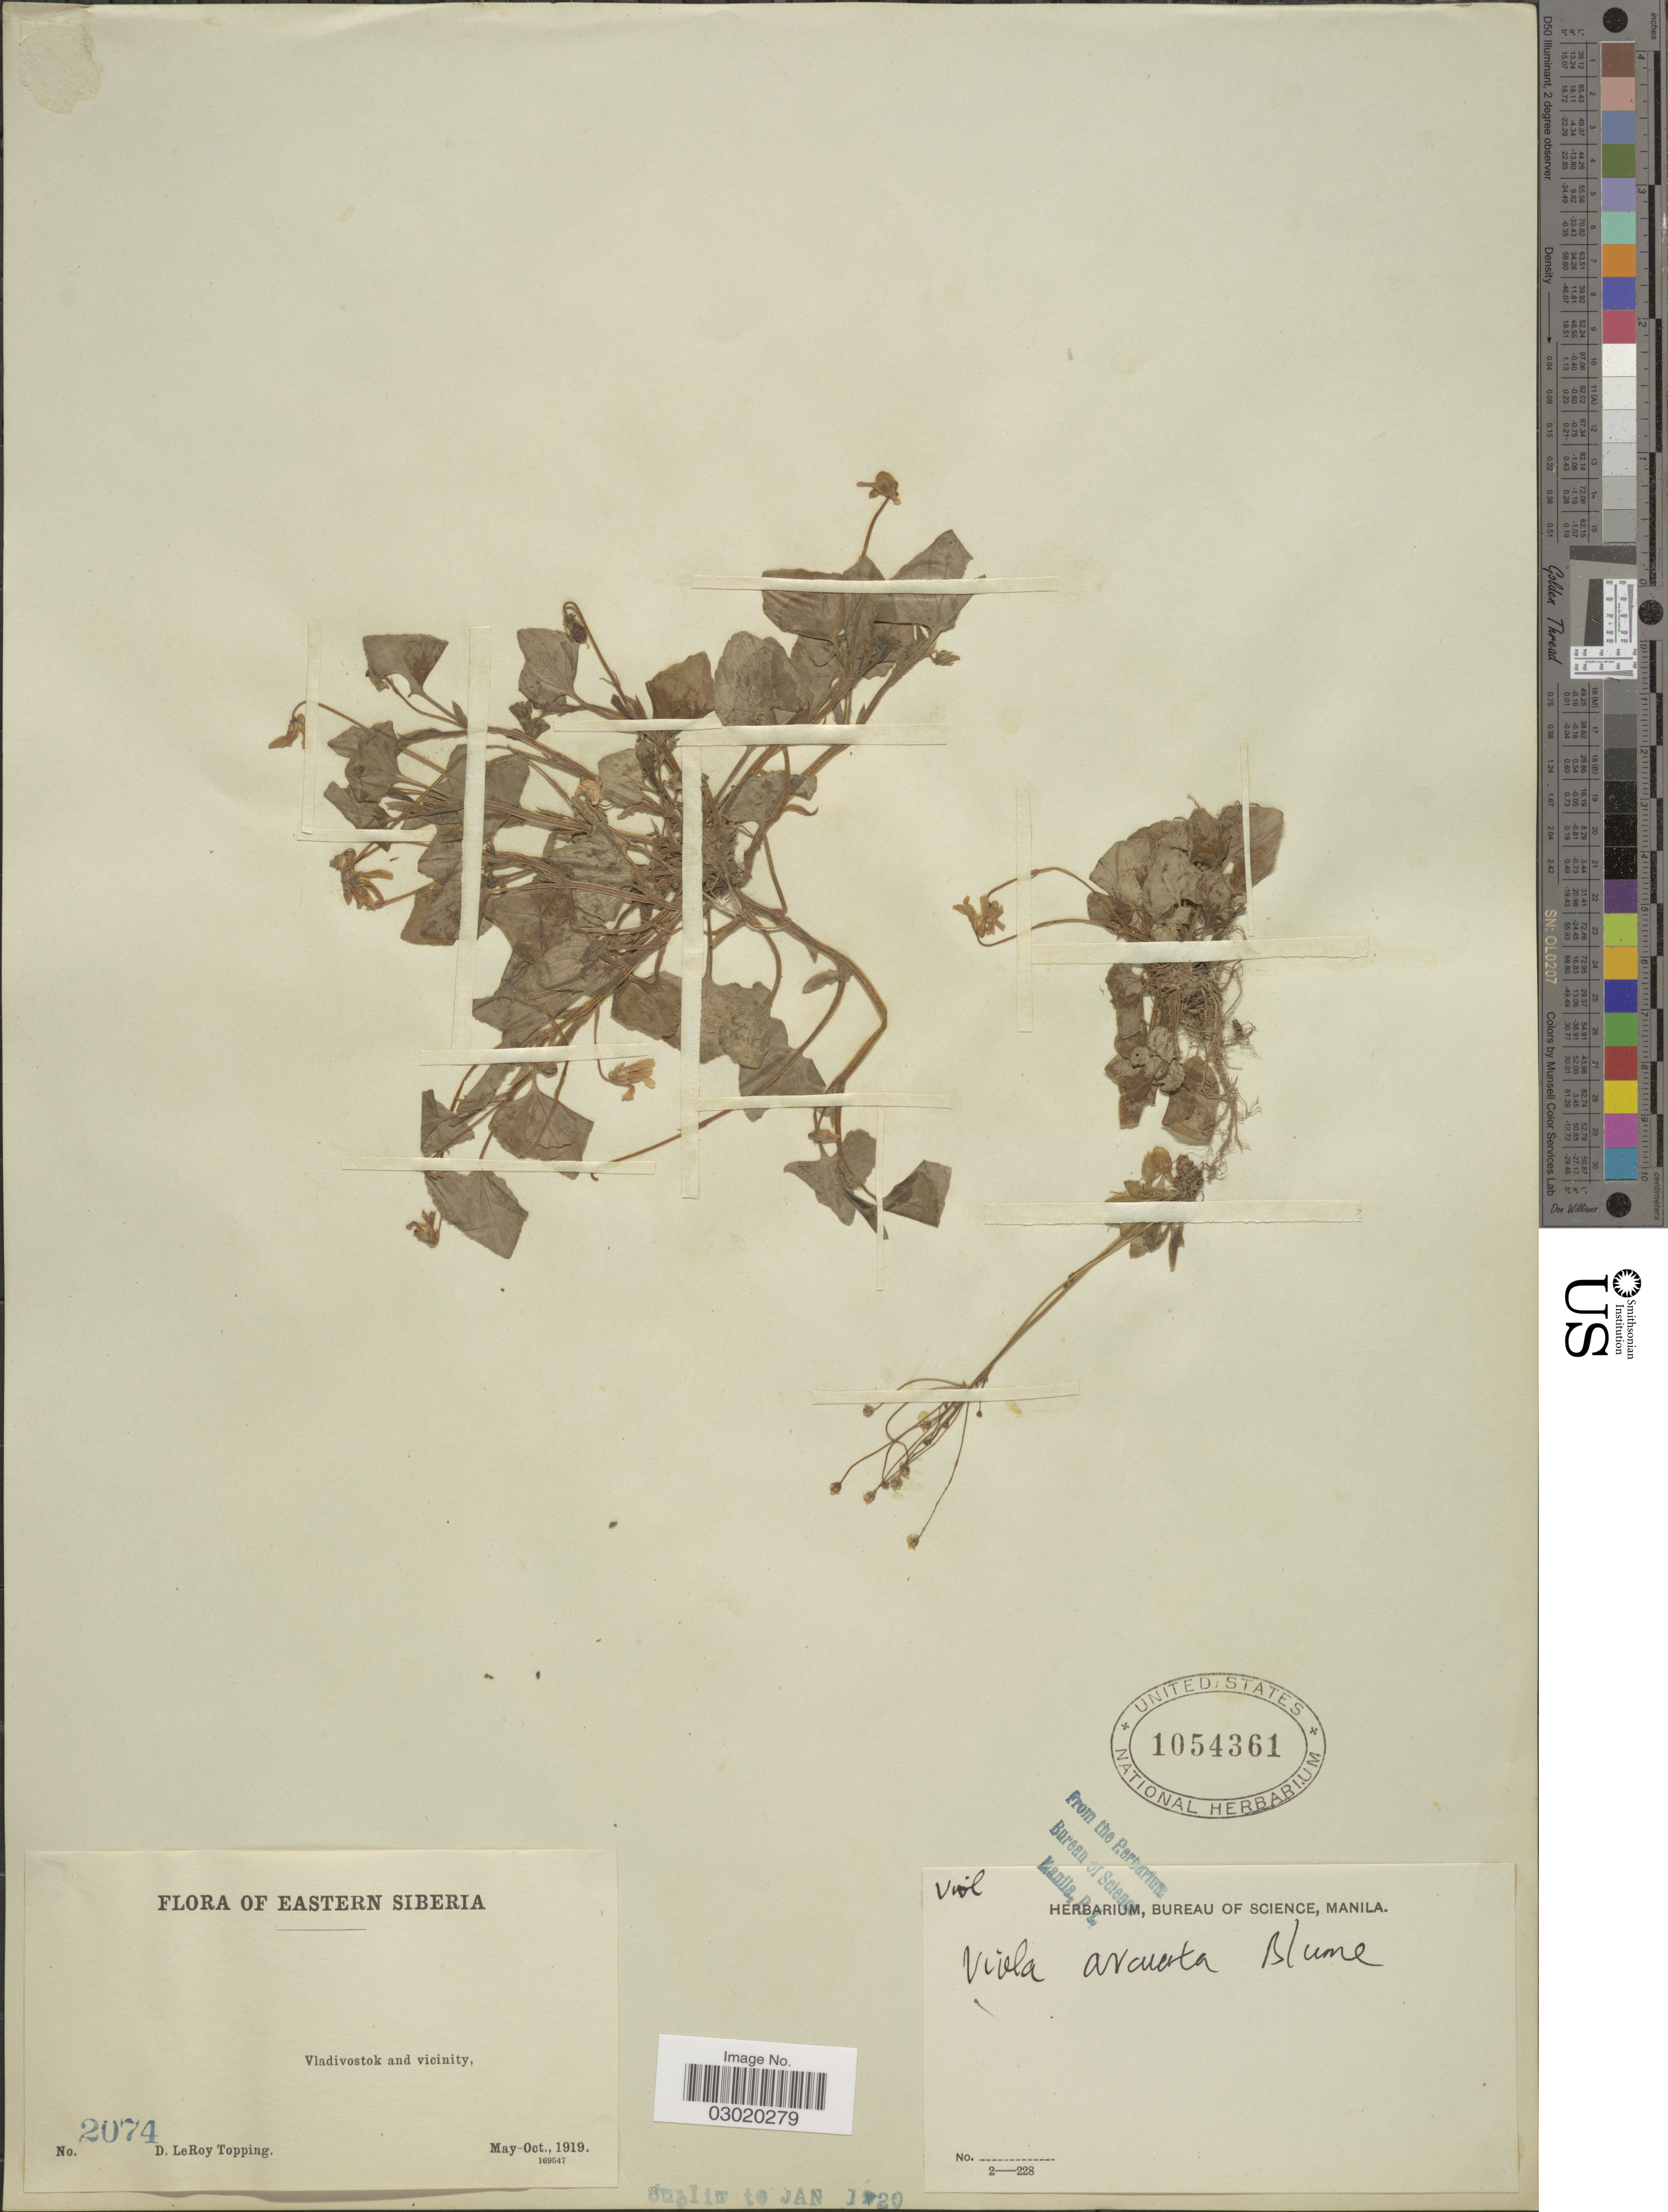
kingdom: Plantae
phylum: Tracheophyta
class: Magnoliopsida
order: Malpighiales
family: Violaceae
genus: Viola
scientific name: Viola sp.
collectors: D. L. Topping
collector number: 2074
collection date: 1919-05/1919-10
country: Russian Federation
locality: Eastern Siberia, Vladivostok and vicinity.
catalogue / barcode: US 1054361